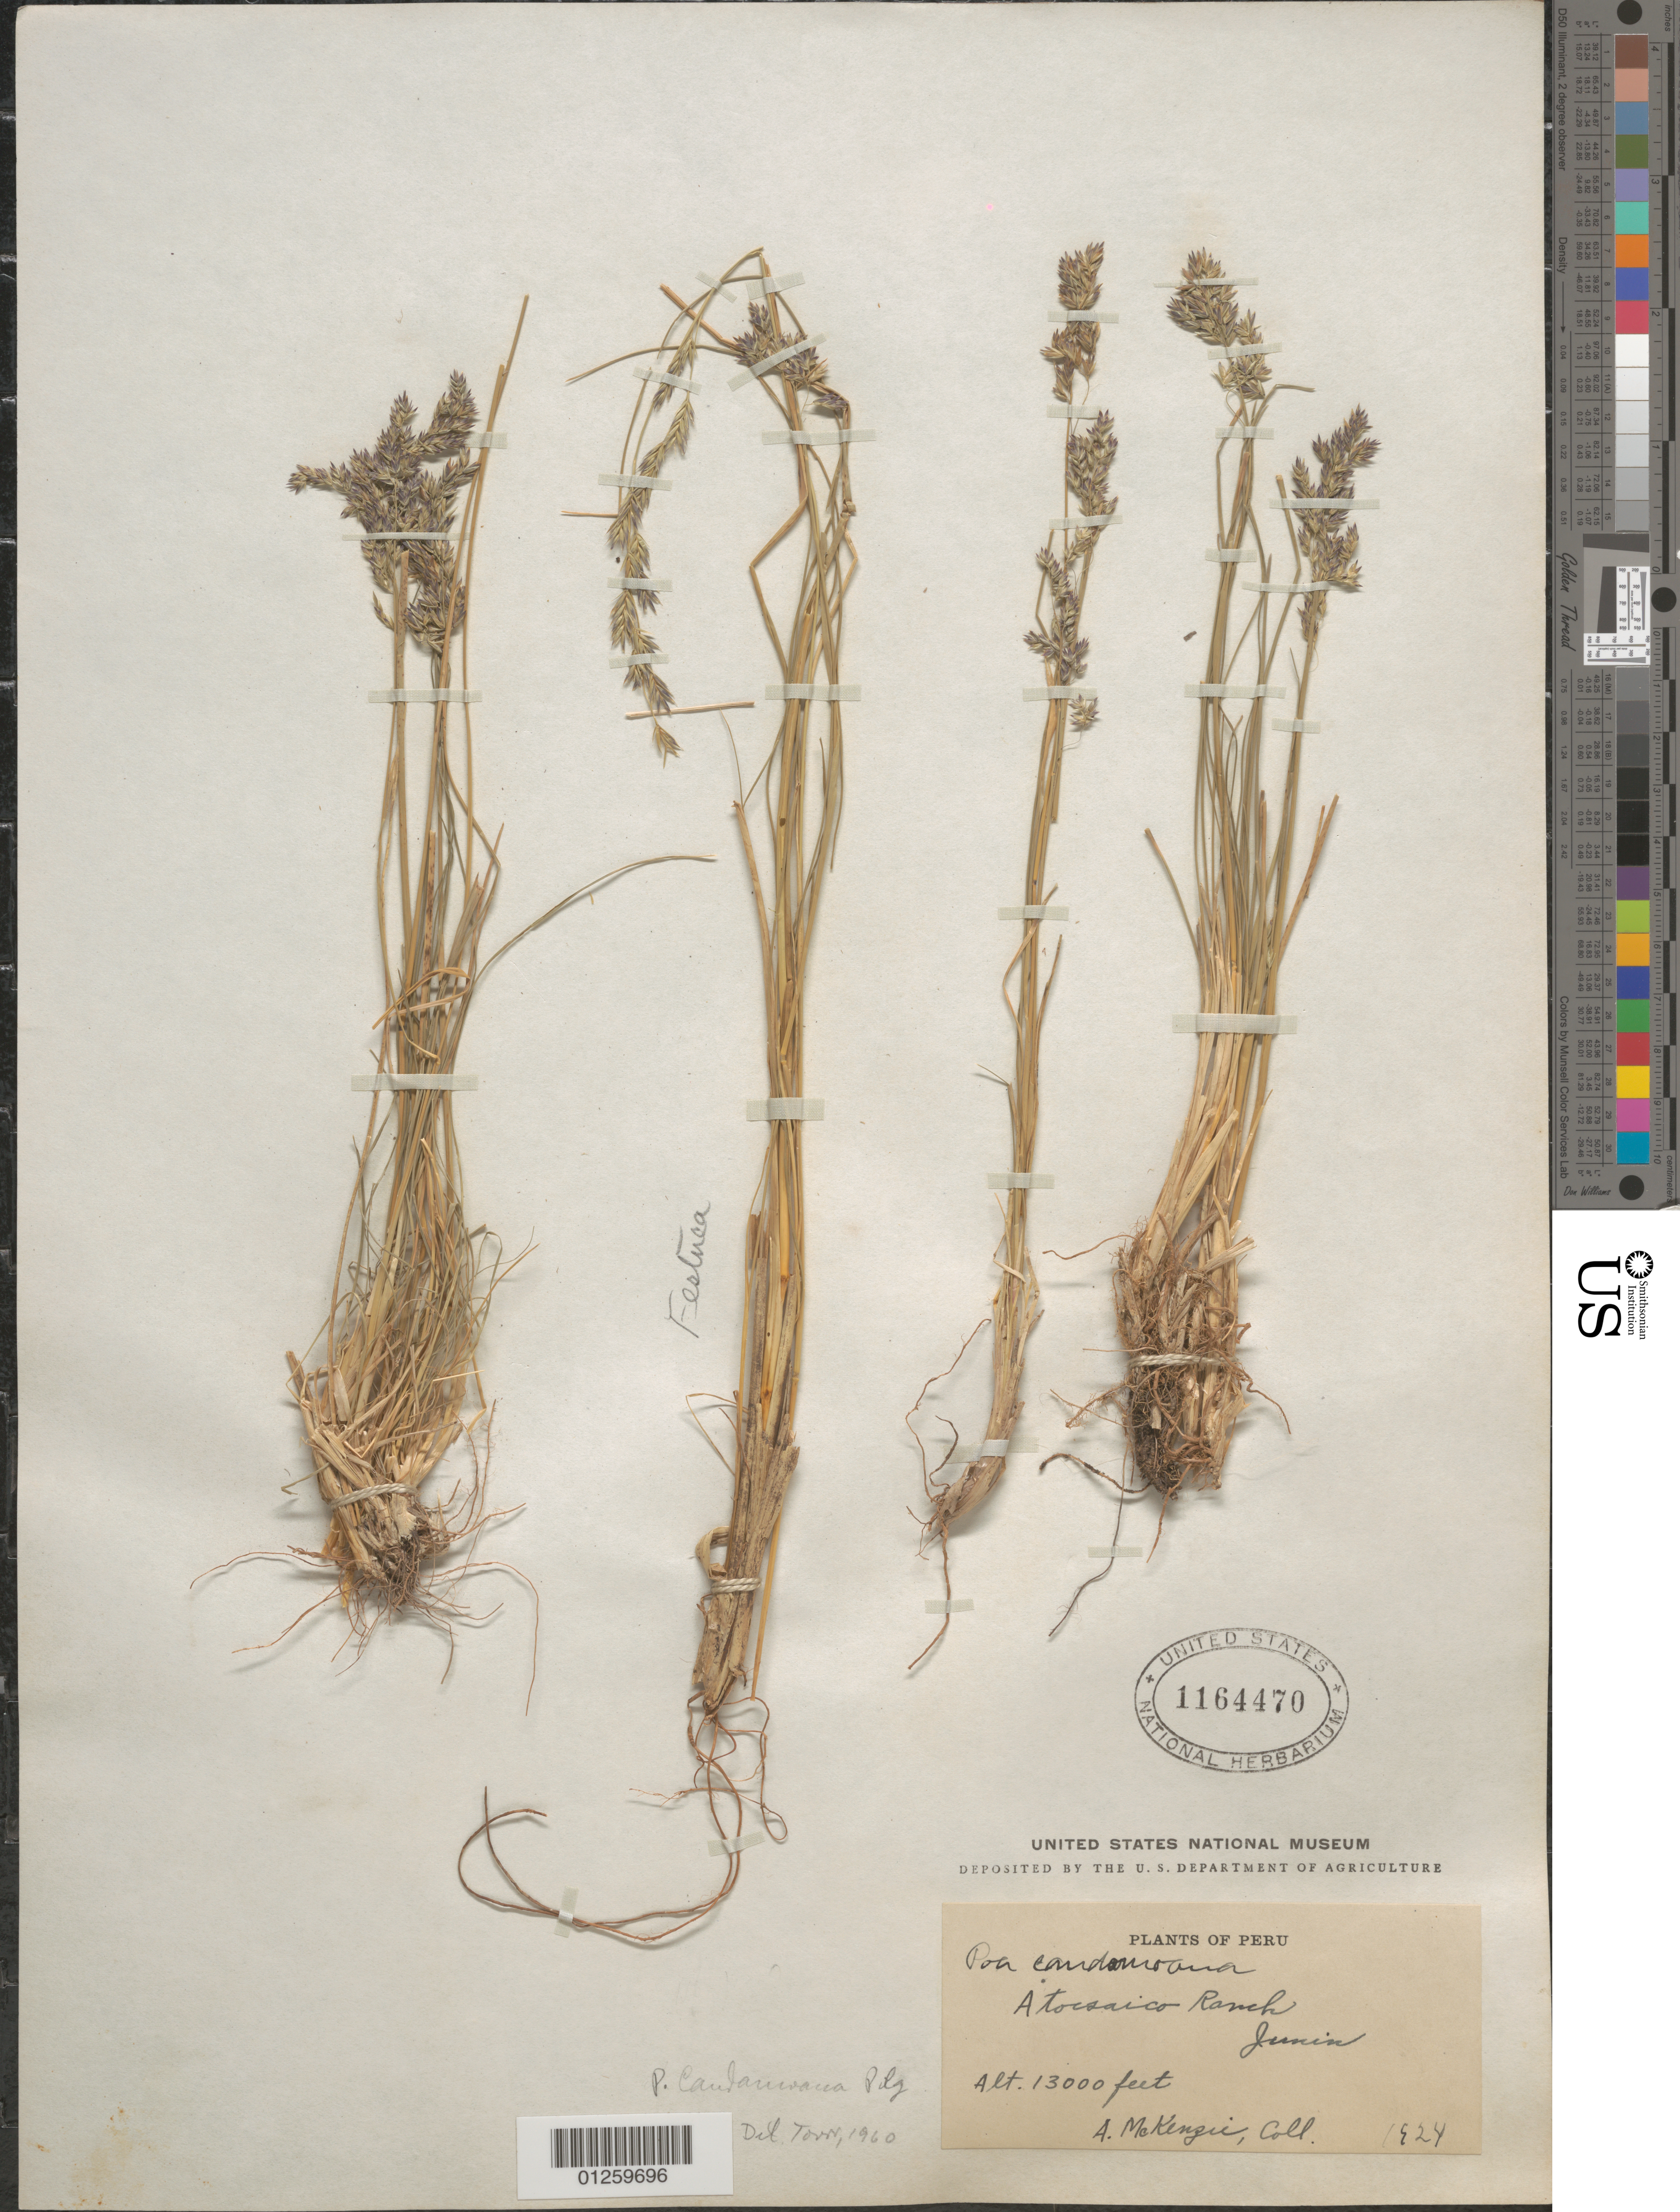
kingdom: Plantae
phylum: Tracheophyta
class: Liliopsida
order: Poales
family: Poaceae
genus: Poa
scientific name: Poa candamoana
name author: Pilg.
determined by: Soreng, Robert J., Research Associate (BOT), Smithsonian Institution - National Museum of Natural History (UNITED STATES)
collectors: A. Mckenzie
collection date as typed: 1924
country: Peru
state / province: Junín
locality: A tocsaico Ranch Junin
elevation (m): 3962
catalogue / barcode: US 1164470